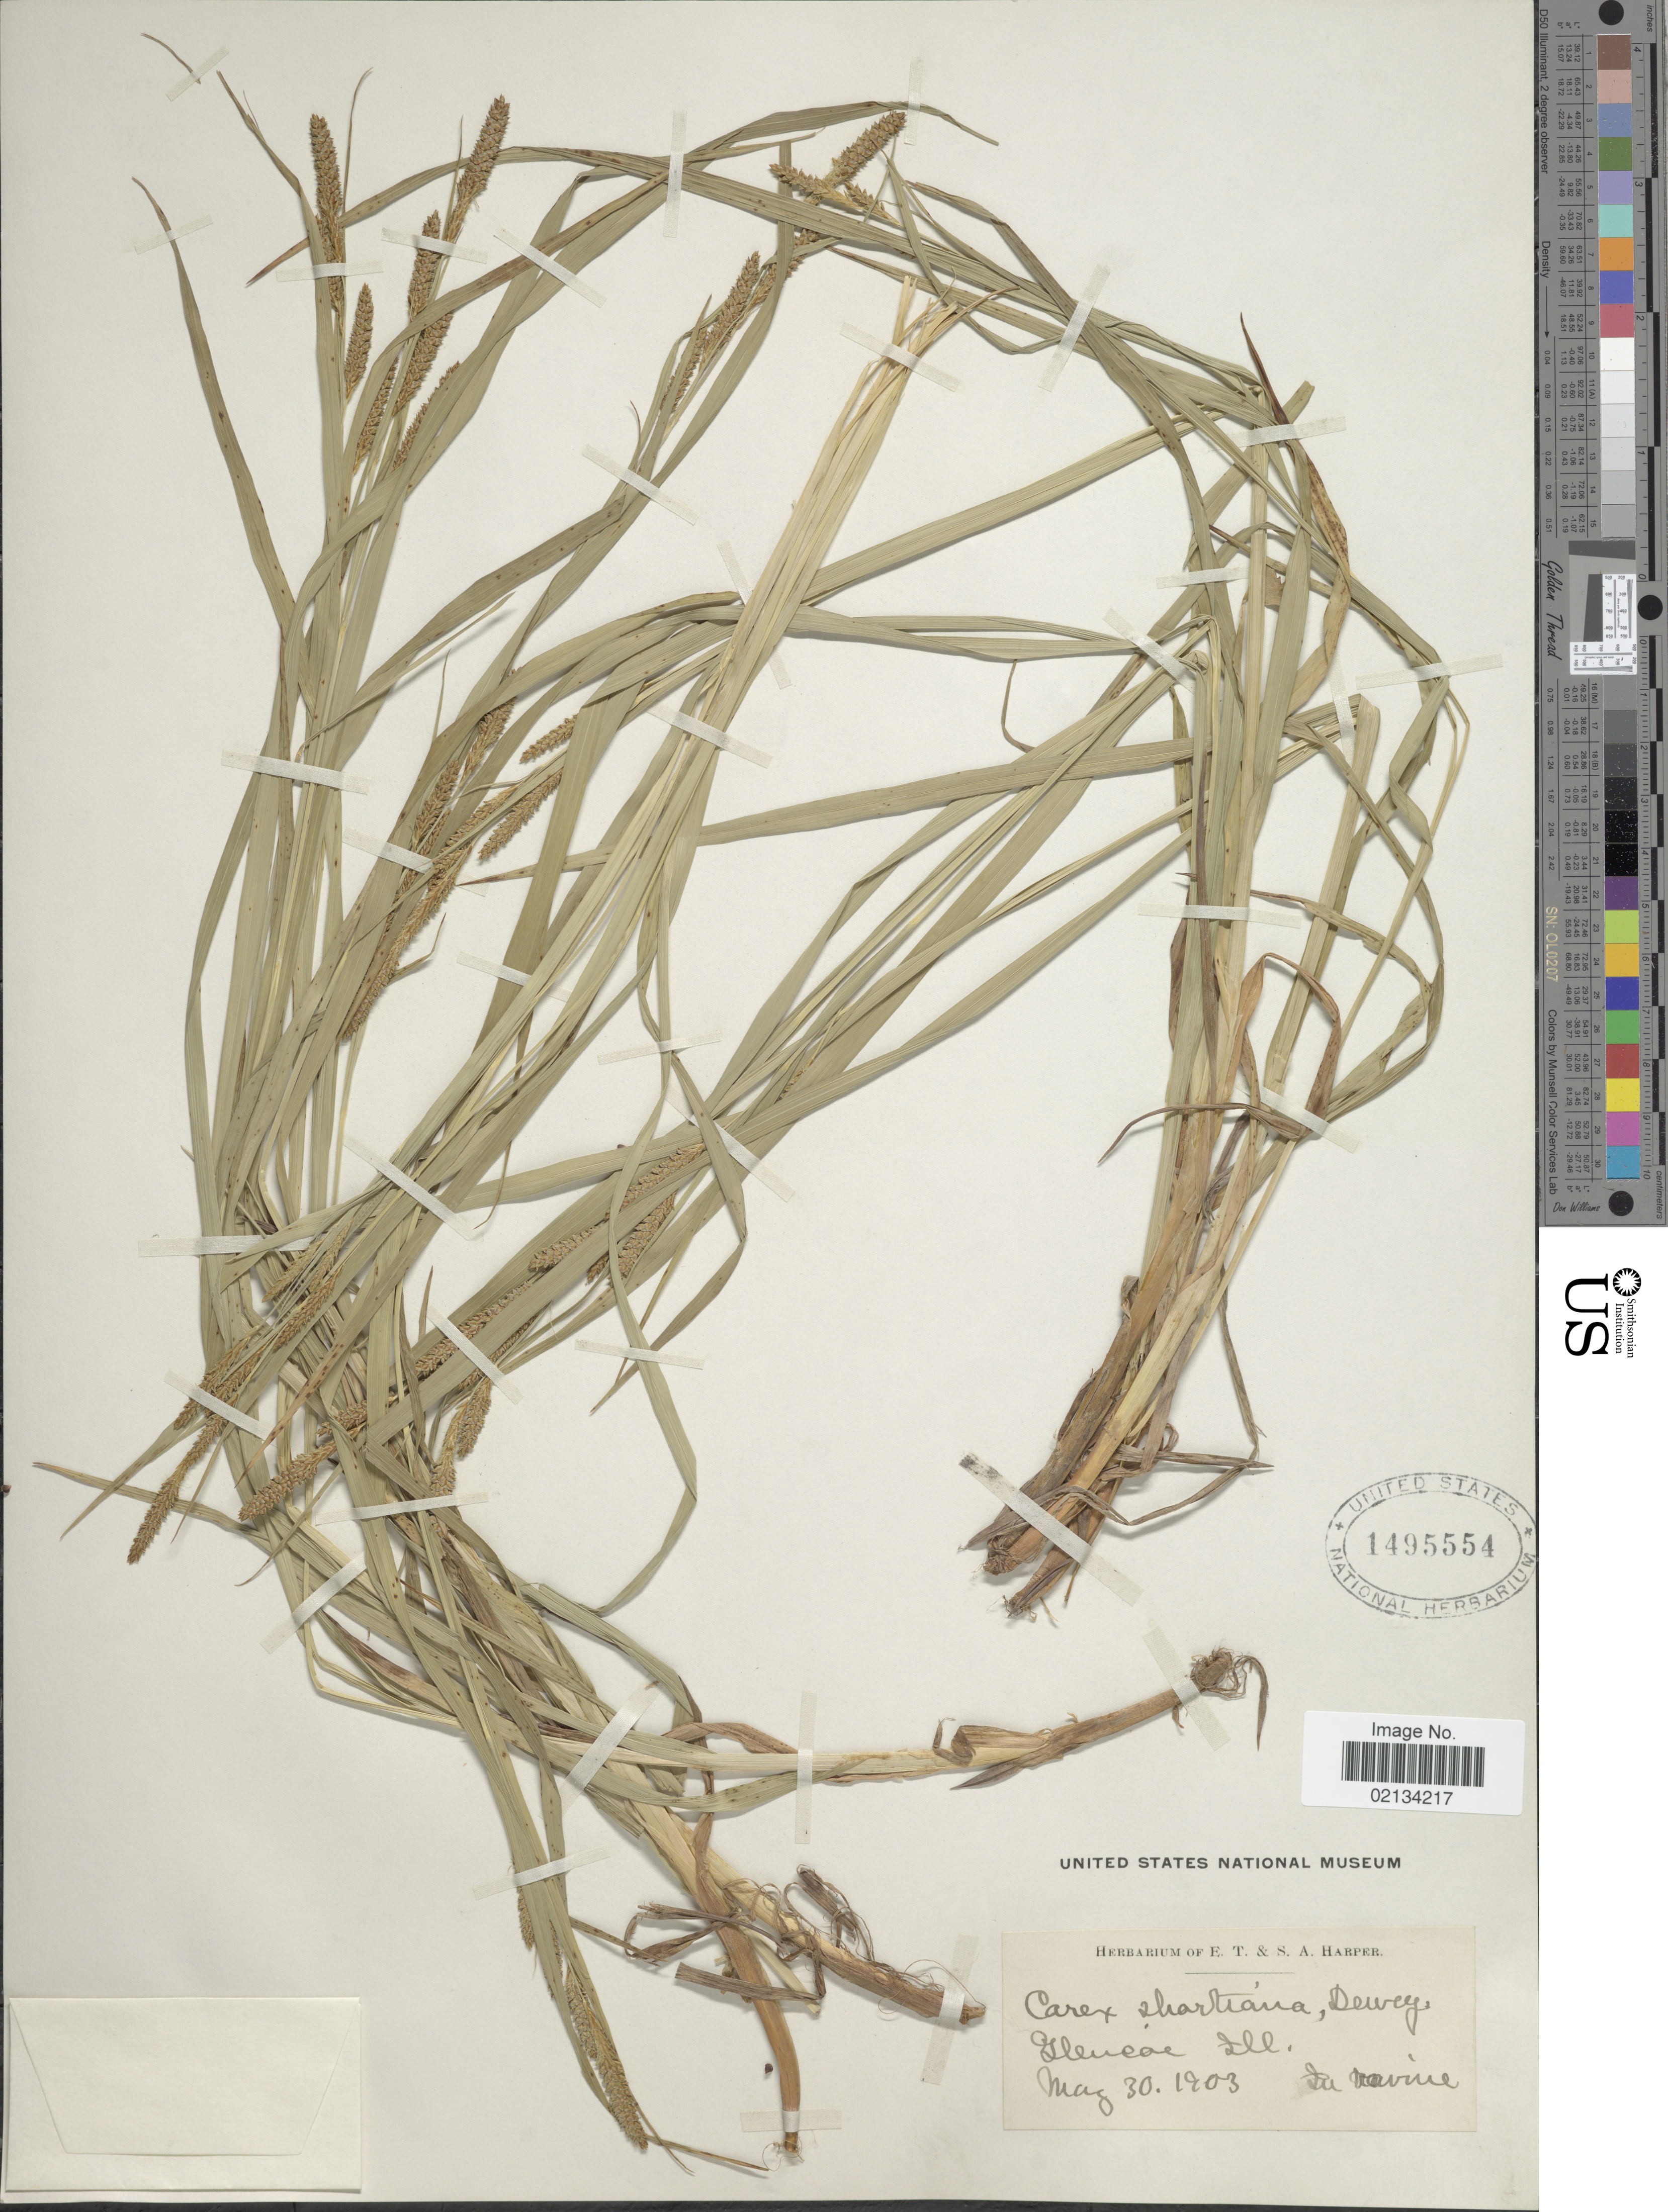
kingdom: Plantae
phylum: Tracheophyta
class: Liliopsida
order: Poales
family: Cyperaceae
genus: Carex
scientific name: Carex shortiana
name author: Dewey & Torr.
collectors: ex herb. E. T. & S. A. Harper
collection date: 1903-05-30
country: United States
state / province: Illinois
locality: Glencoe, in ravine.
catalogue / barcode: US 1495554